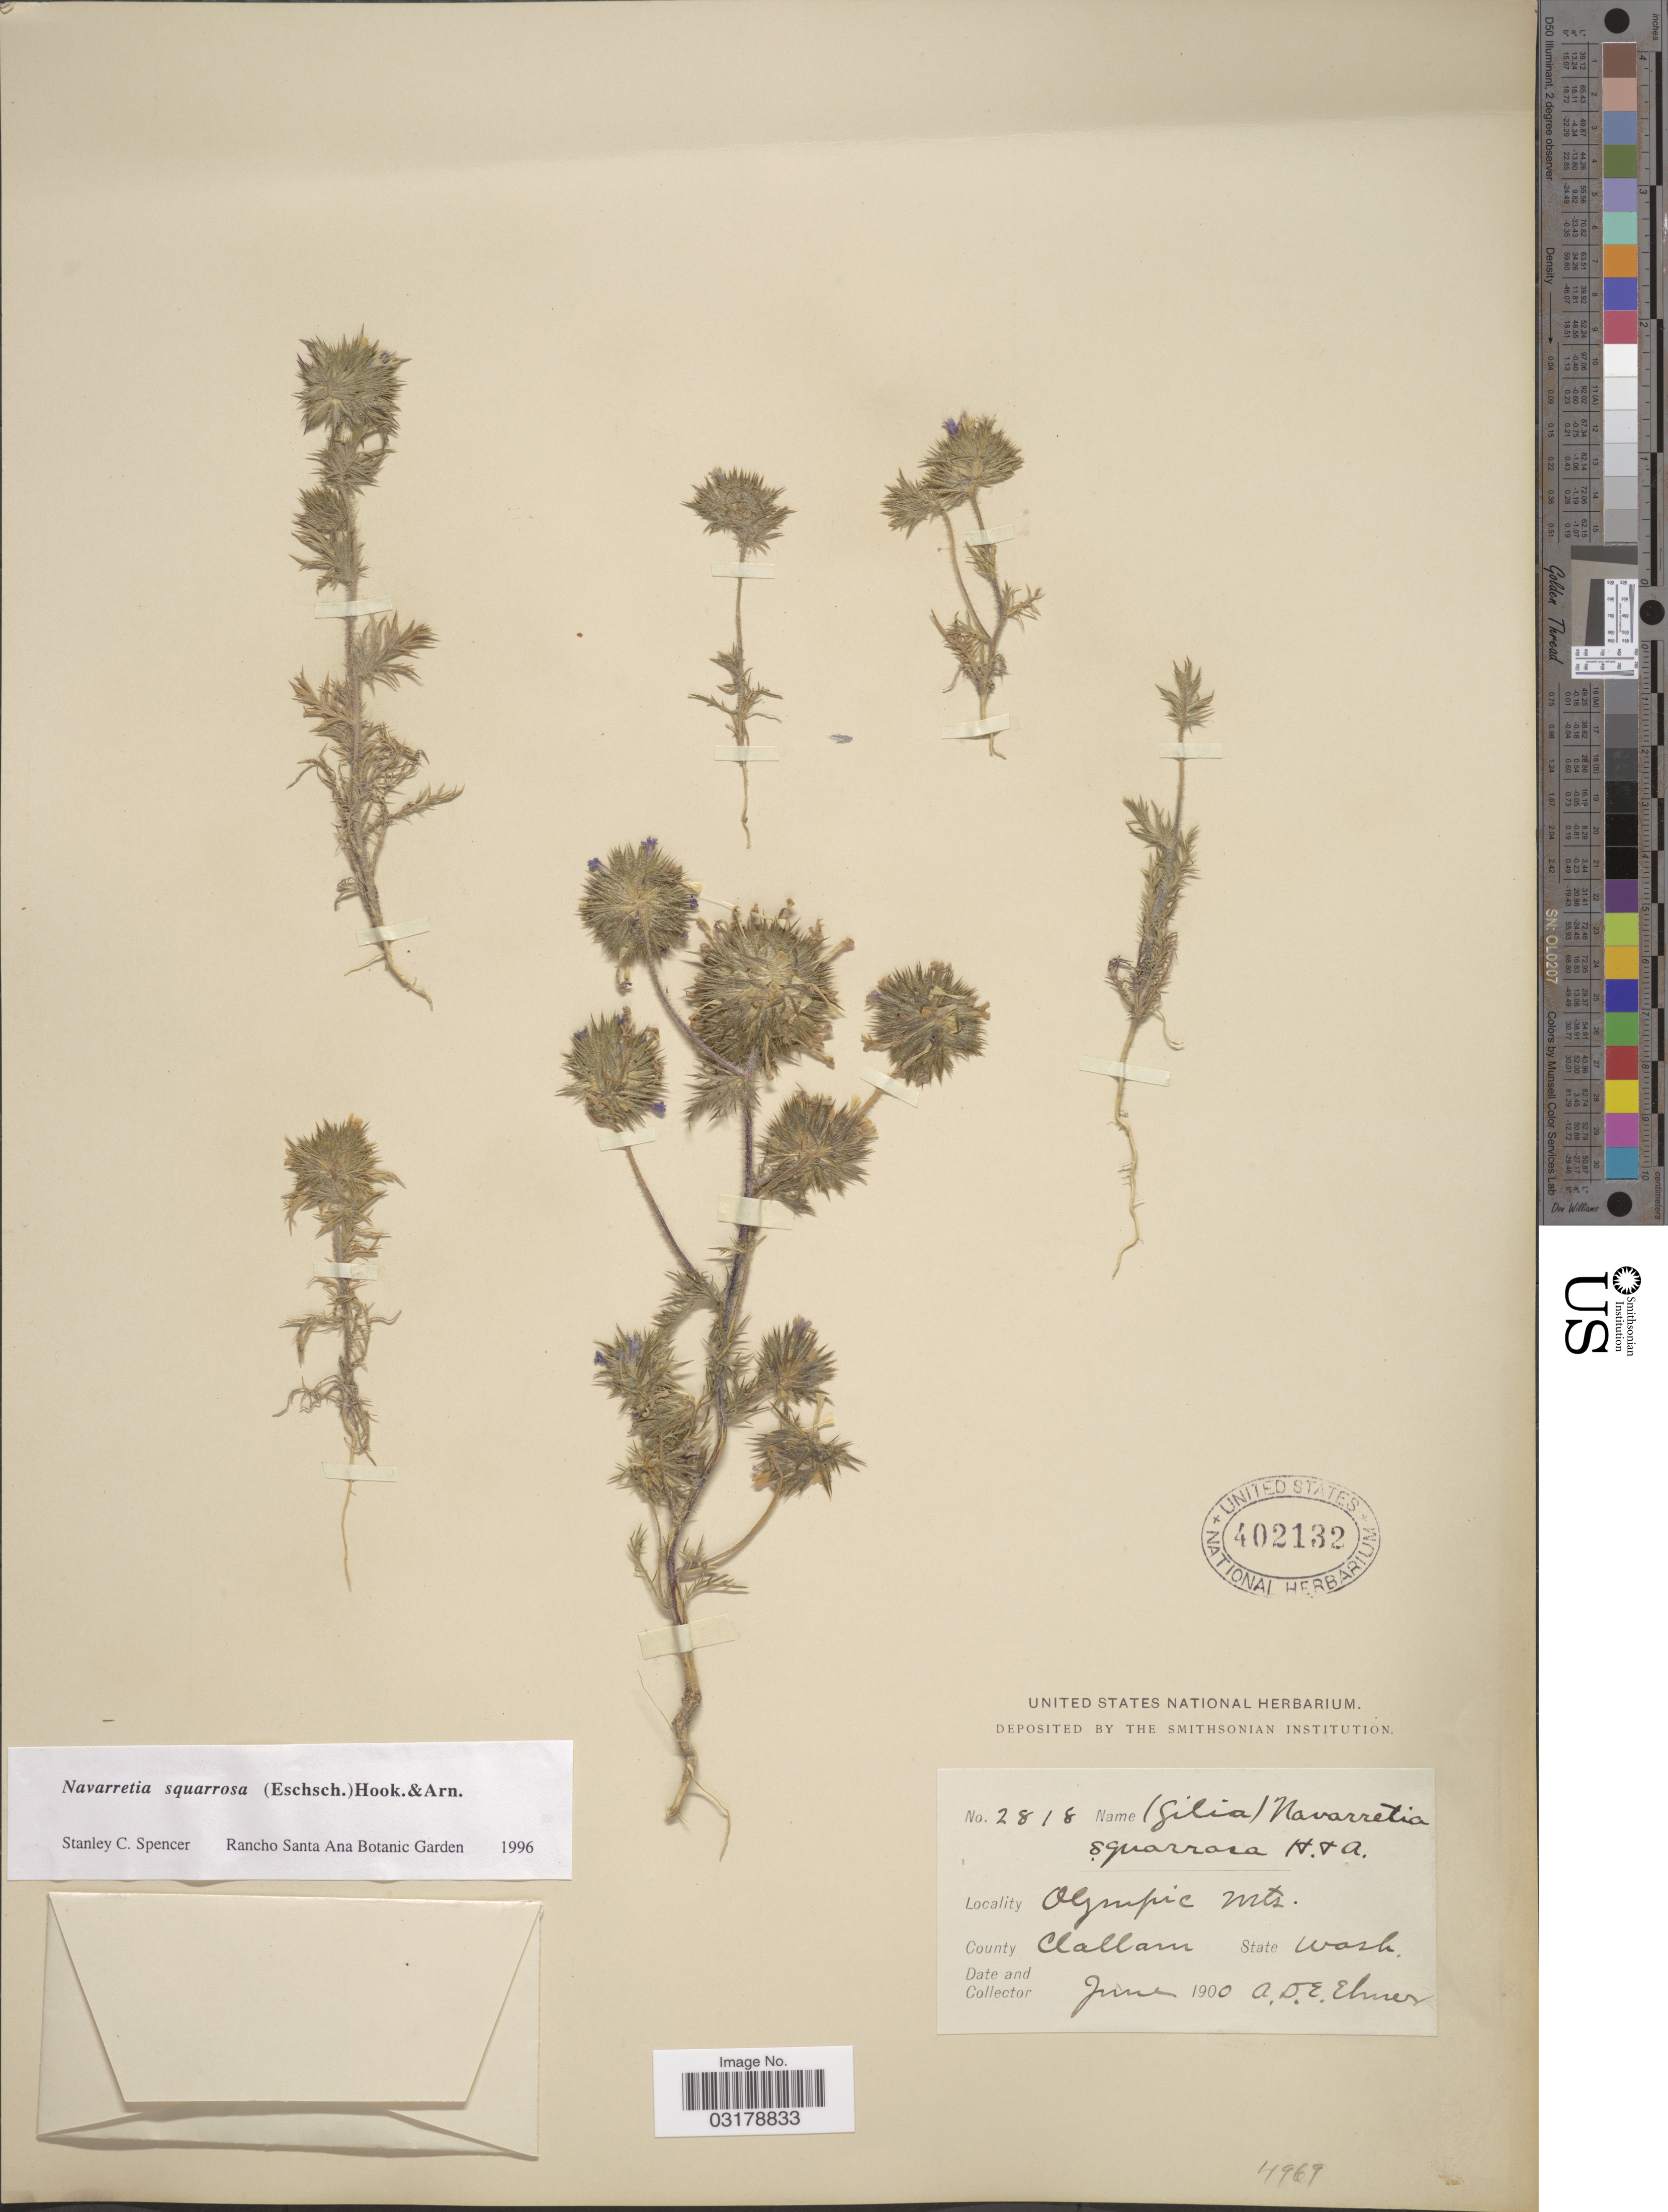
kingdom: Plantae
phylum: Tracheophyta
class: Magnoliopsida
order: Ericales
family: Polemoniaceae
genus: Navarretia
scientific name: Navarretia squarrosa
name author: (Eschsch.) Hook. & Arn.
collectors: A. D. E. Elmer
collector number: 2818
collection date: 1900-06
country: United States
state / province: Washington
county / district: Clallam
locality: Olympic Mts. County Clallam.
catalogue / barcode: US 402132